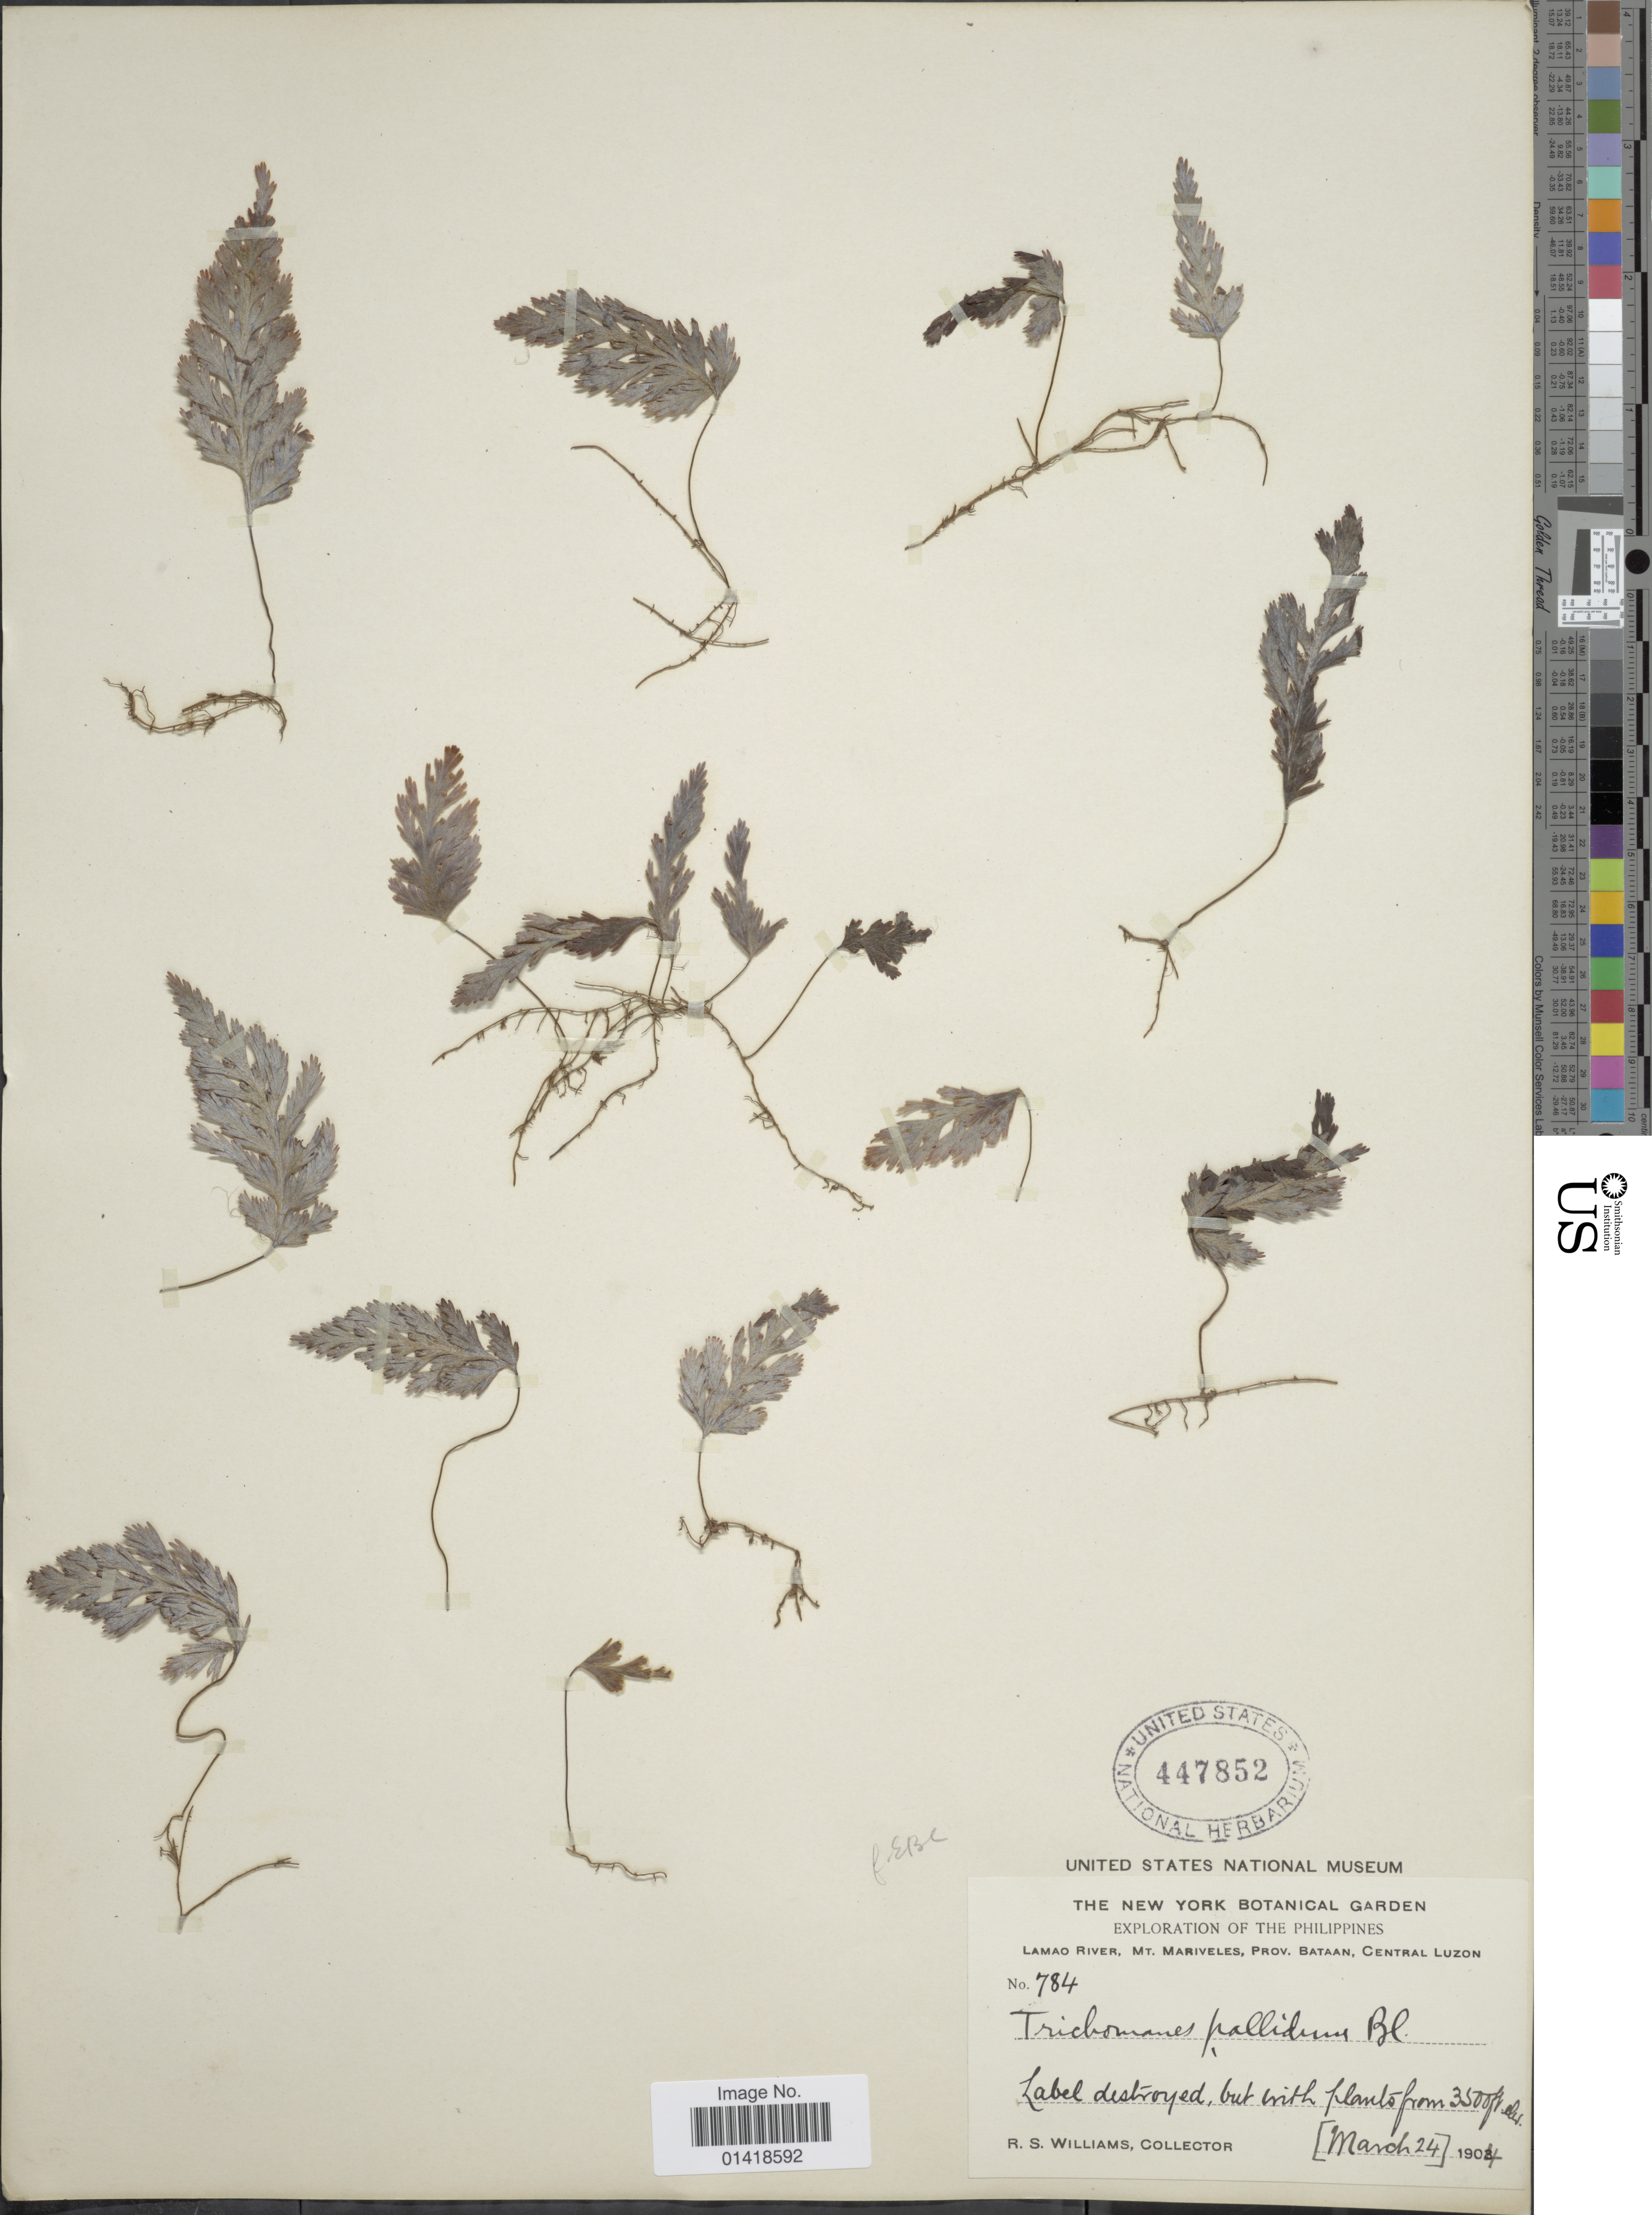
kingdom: Plantae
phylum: Tracheophyta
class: Polypodiopsida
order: Hymenophyllales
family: Hymenophyllaceae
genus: Hymenophyllum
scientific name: Hymenophyllum pallidum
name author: (Blume) Ebihara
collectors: R. S. Williams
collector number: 784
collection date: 1904-03-24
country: Philippines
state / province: Central Luzon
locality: The Philippines. Lamao River, Mt. Mariveles, Prov. Bataan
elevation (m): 1067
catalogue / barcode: US 447852